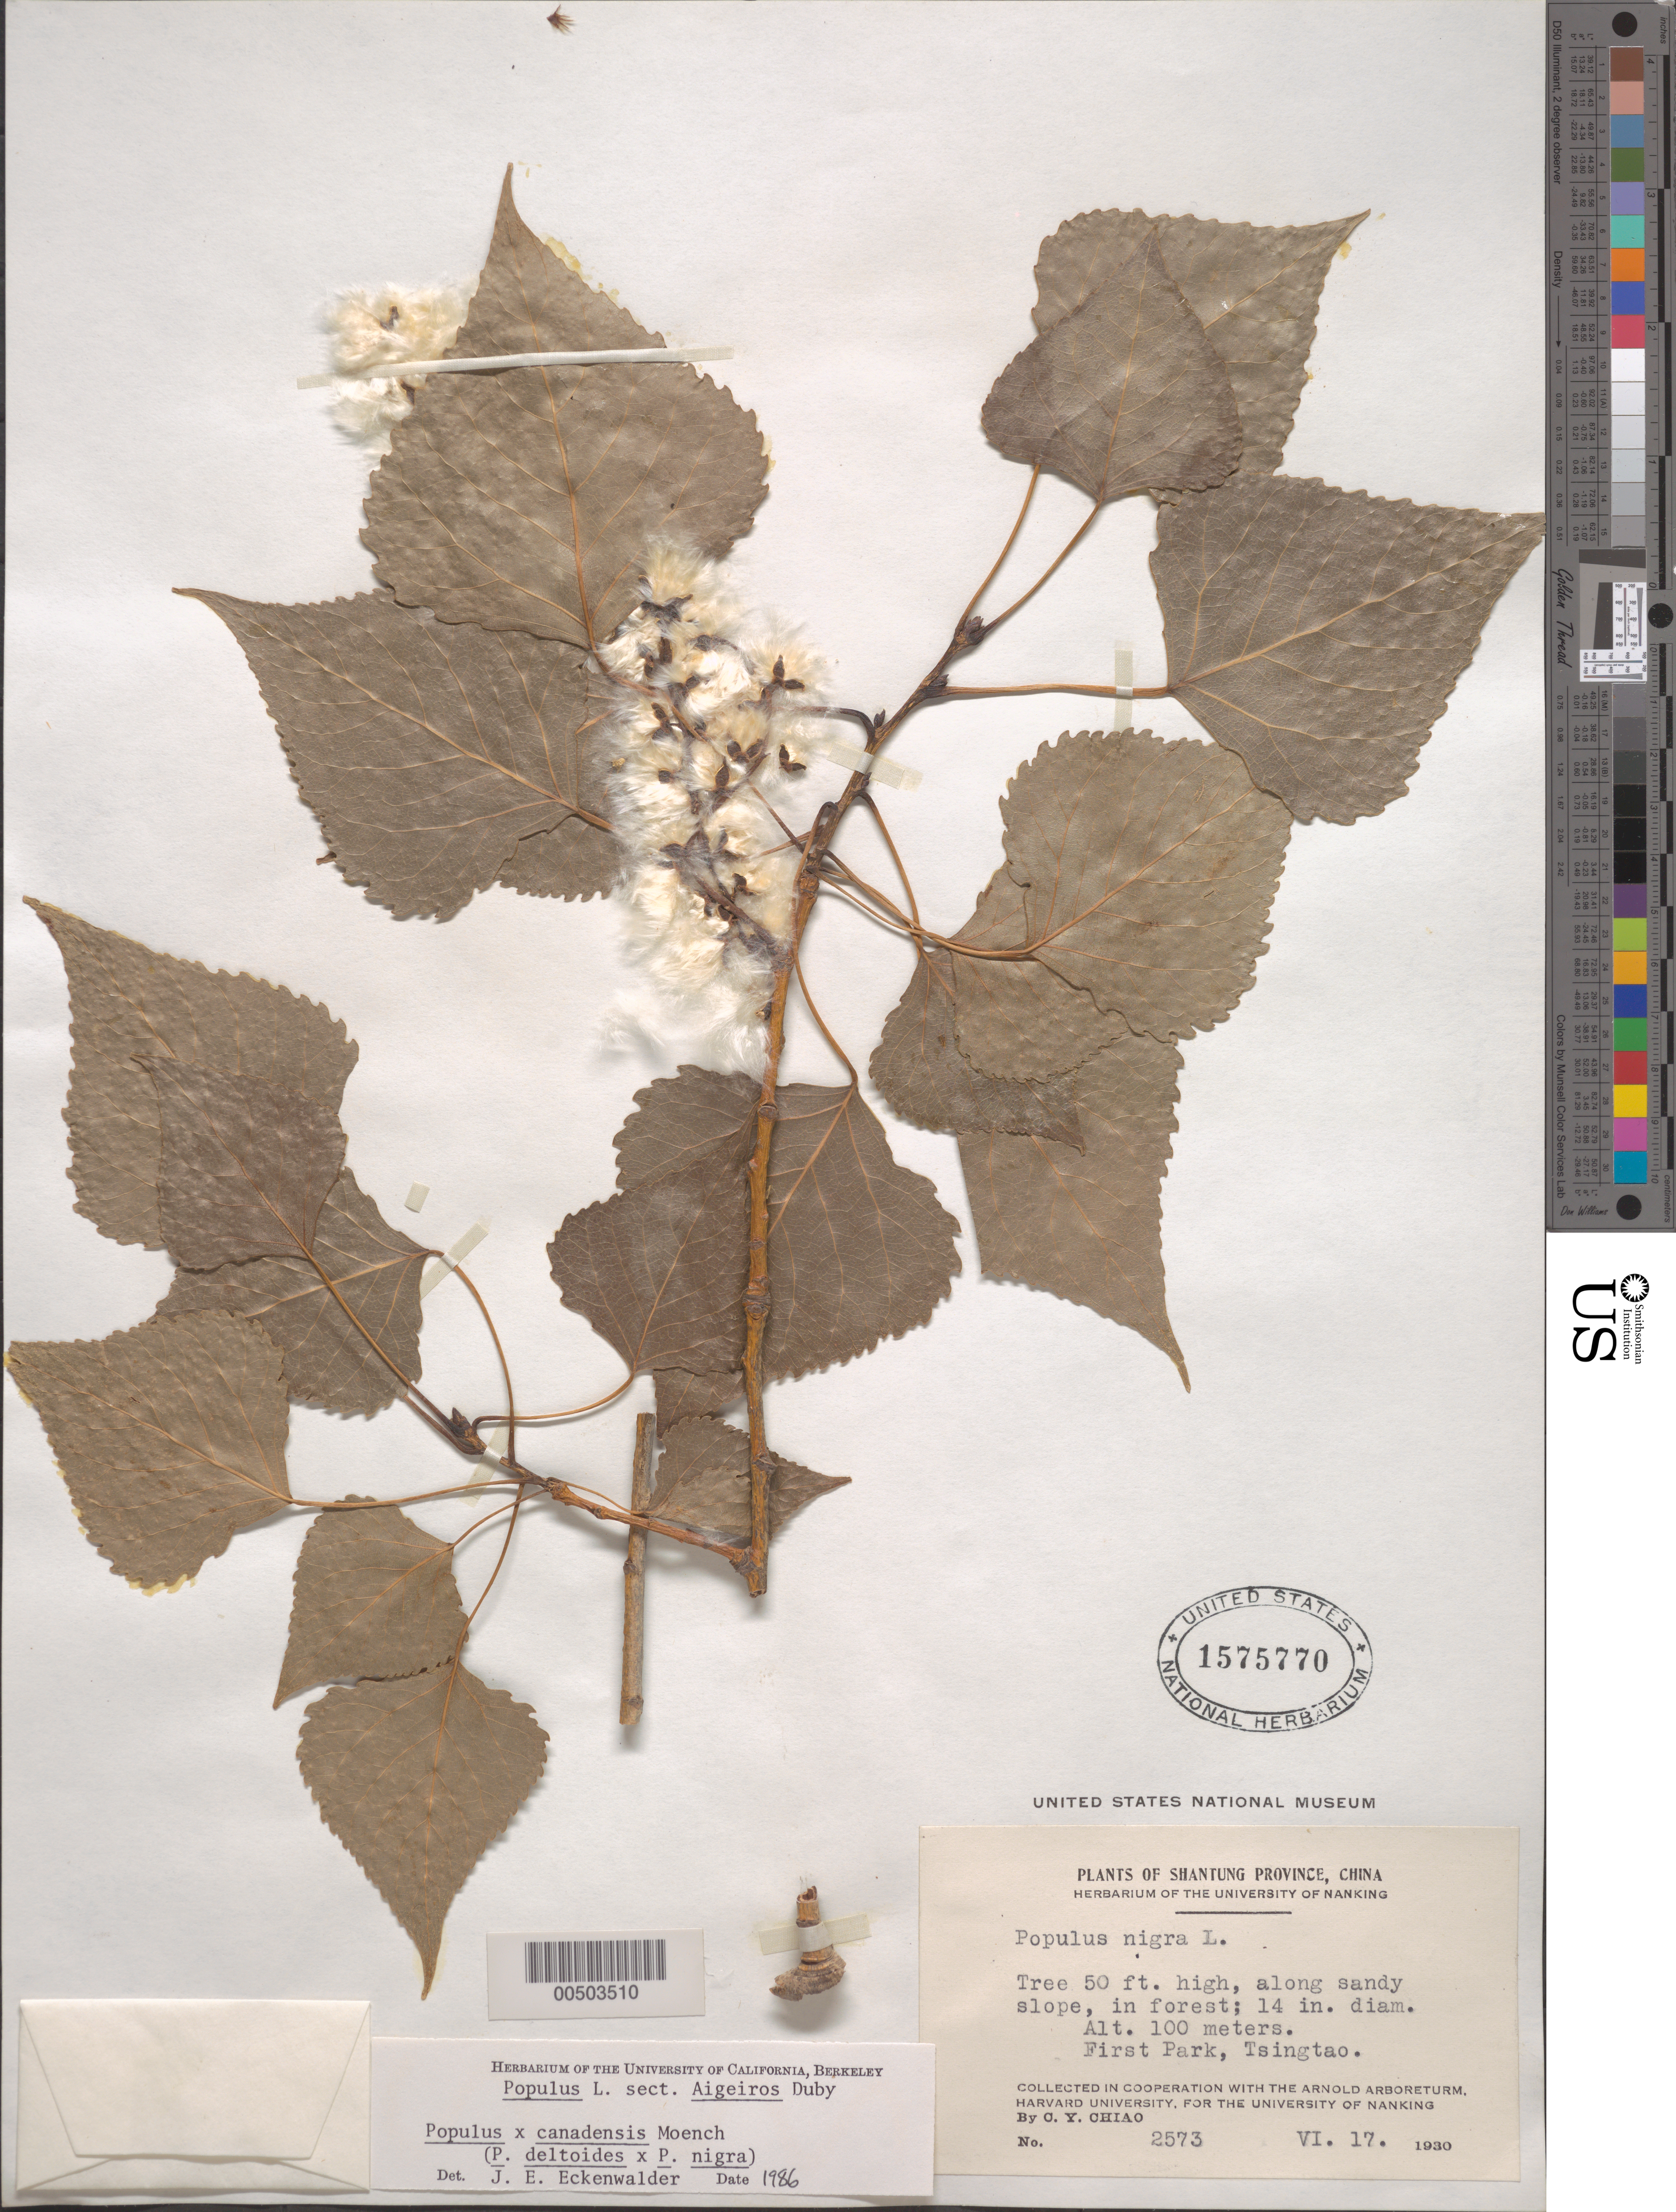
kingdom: Plantae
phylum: Tracheophyta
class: Magnoliopsida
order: Malpighiales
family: Salicaceae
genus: Populus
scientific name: Populus canadensis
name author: Moench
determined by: Eckenwalder, James E.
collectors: C. Y. Chiao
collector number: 2573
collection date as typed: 17 Jun 1930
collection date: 1930-06-17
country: China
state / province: Shandong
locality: First Park, Tsingtao (Qingdao) District (?)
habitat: Tree 50 ft. high, along sandy slope, in forest; 14 in. diam.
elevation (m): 100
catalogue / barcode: US 1575770